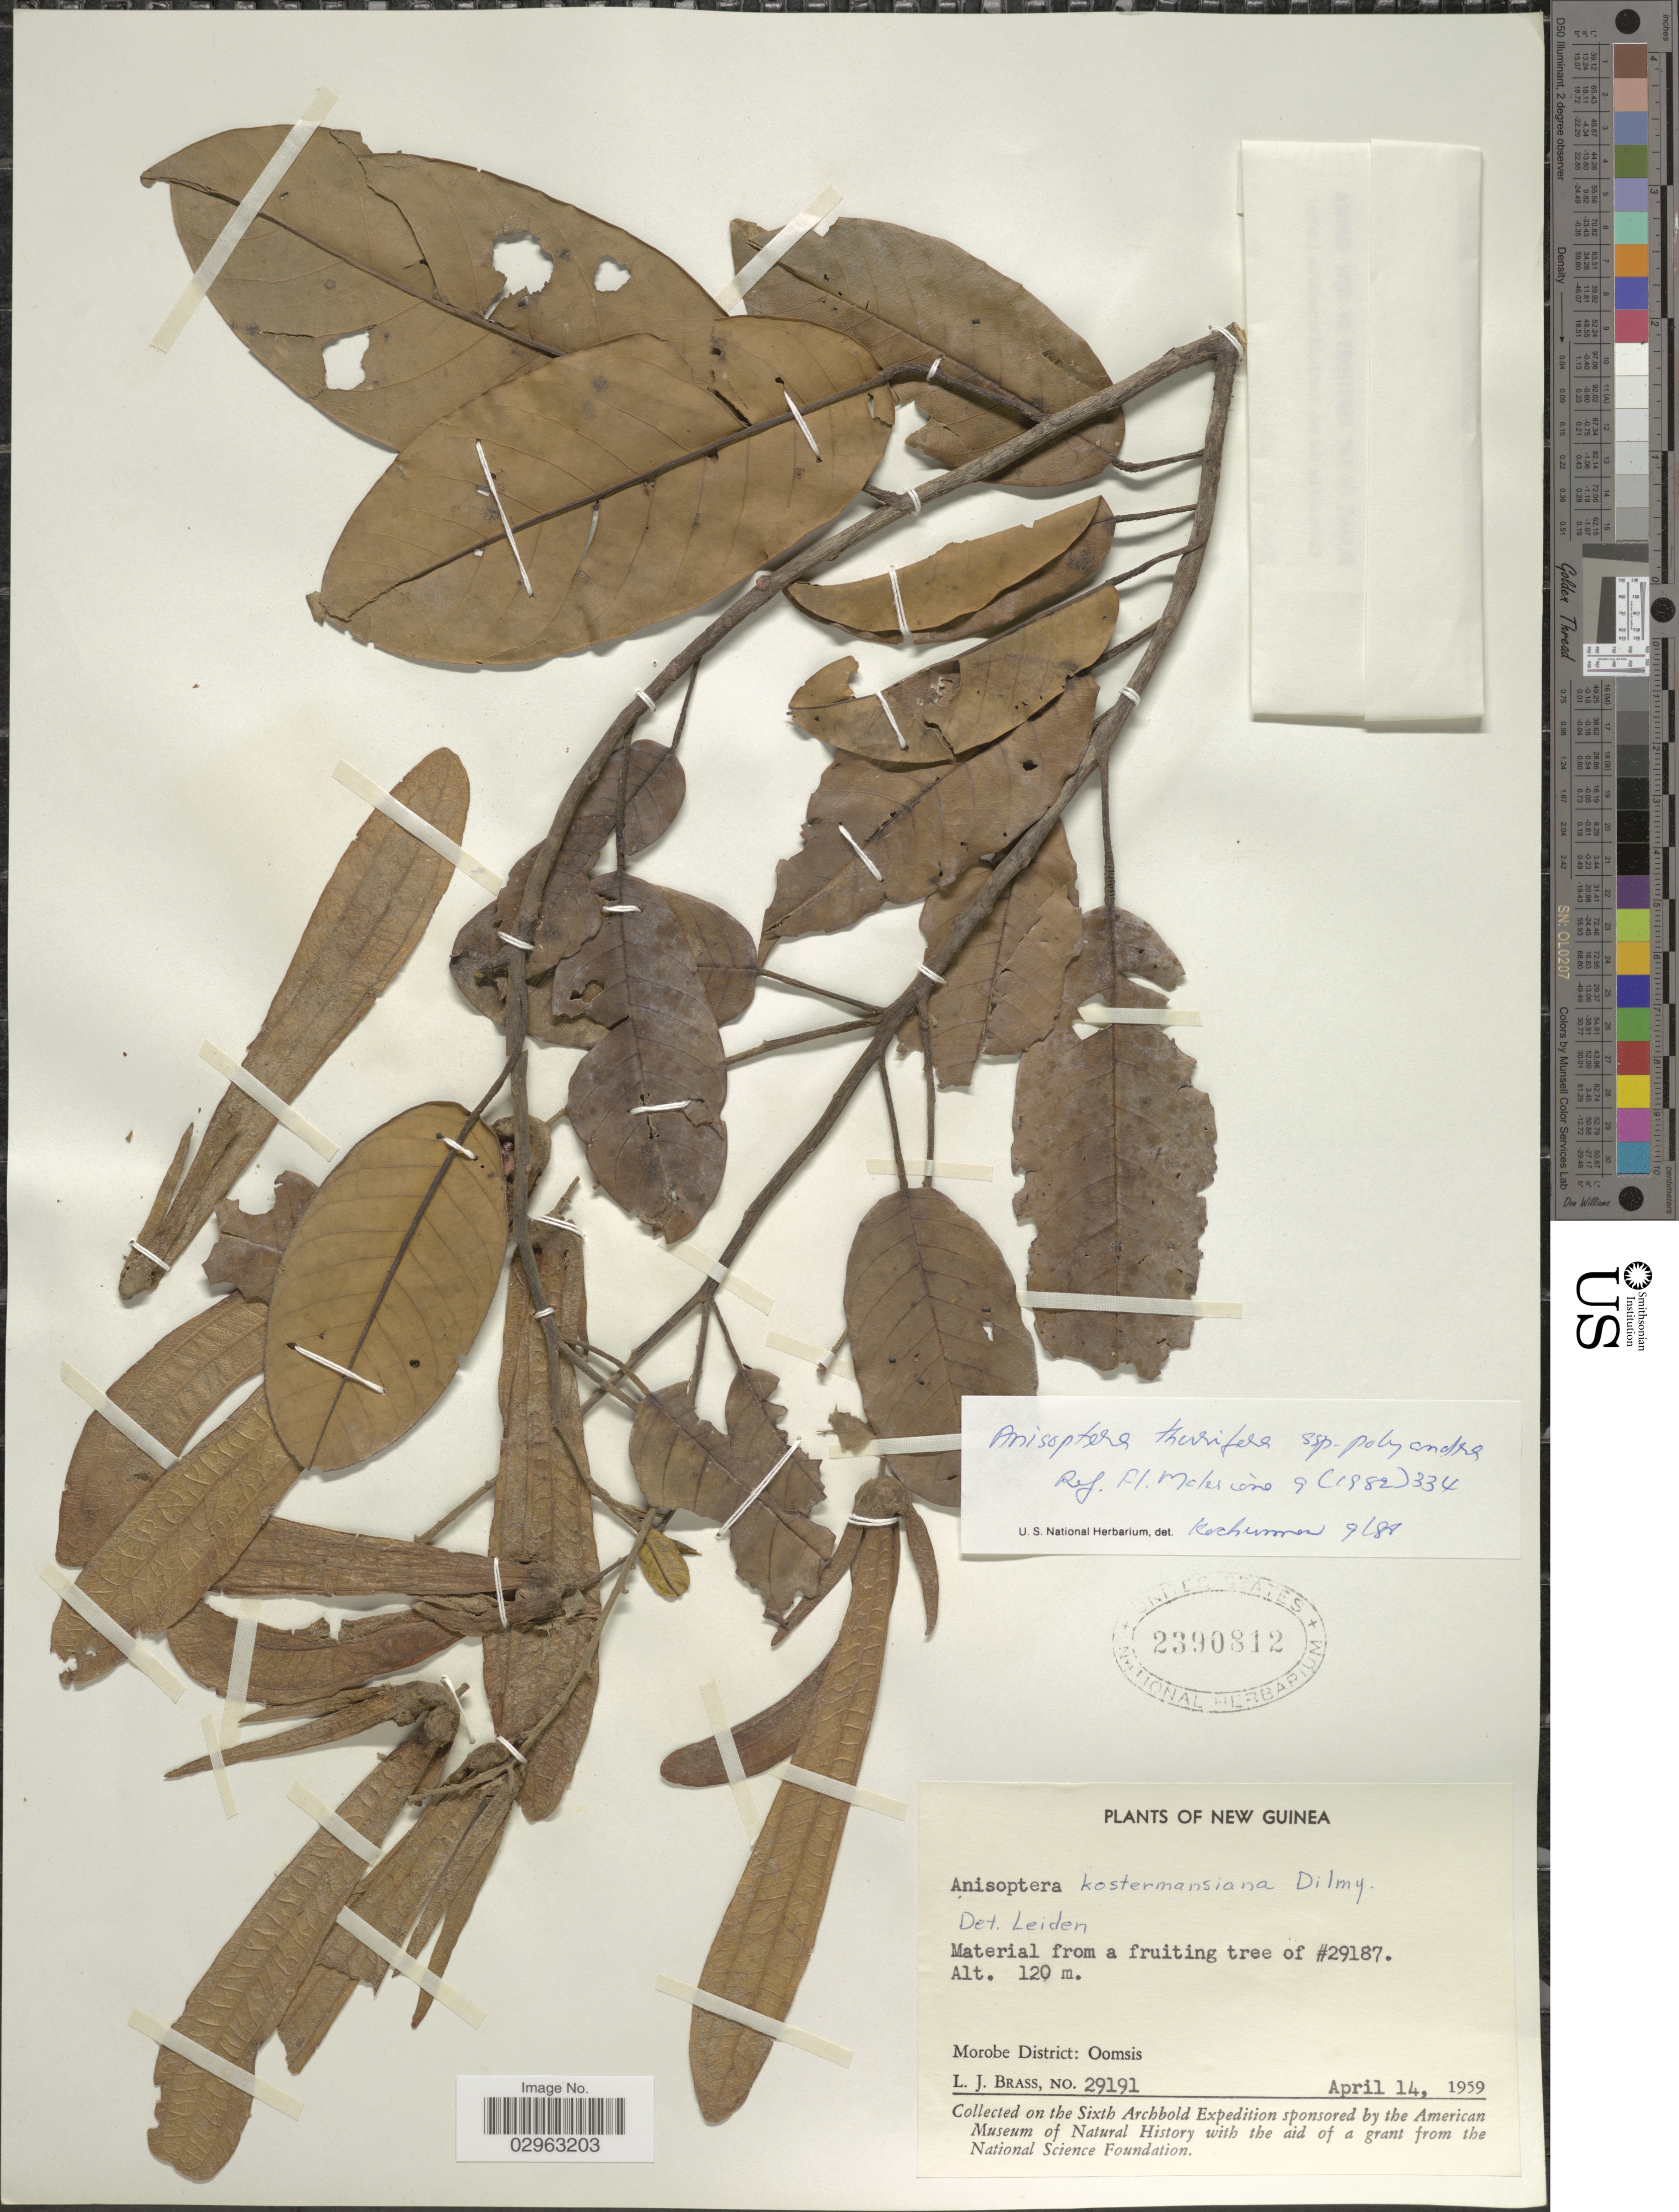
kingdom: Plantae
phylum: Tracheophyta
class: Magnoliopsida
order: Malvales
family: Dipterocarpaceae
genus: Anisoptera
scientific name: Anisoptera thurifera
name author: (Blanco) Blume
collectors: L. J. Brass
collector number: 29191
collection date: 1959-04-14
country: Papua New Guinea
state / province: Morobe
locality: New Guinea, Morobe District: Oomsis.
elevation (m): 120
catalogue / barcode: US 2390812